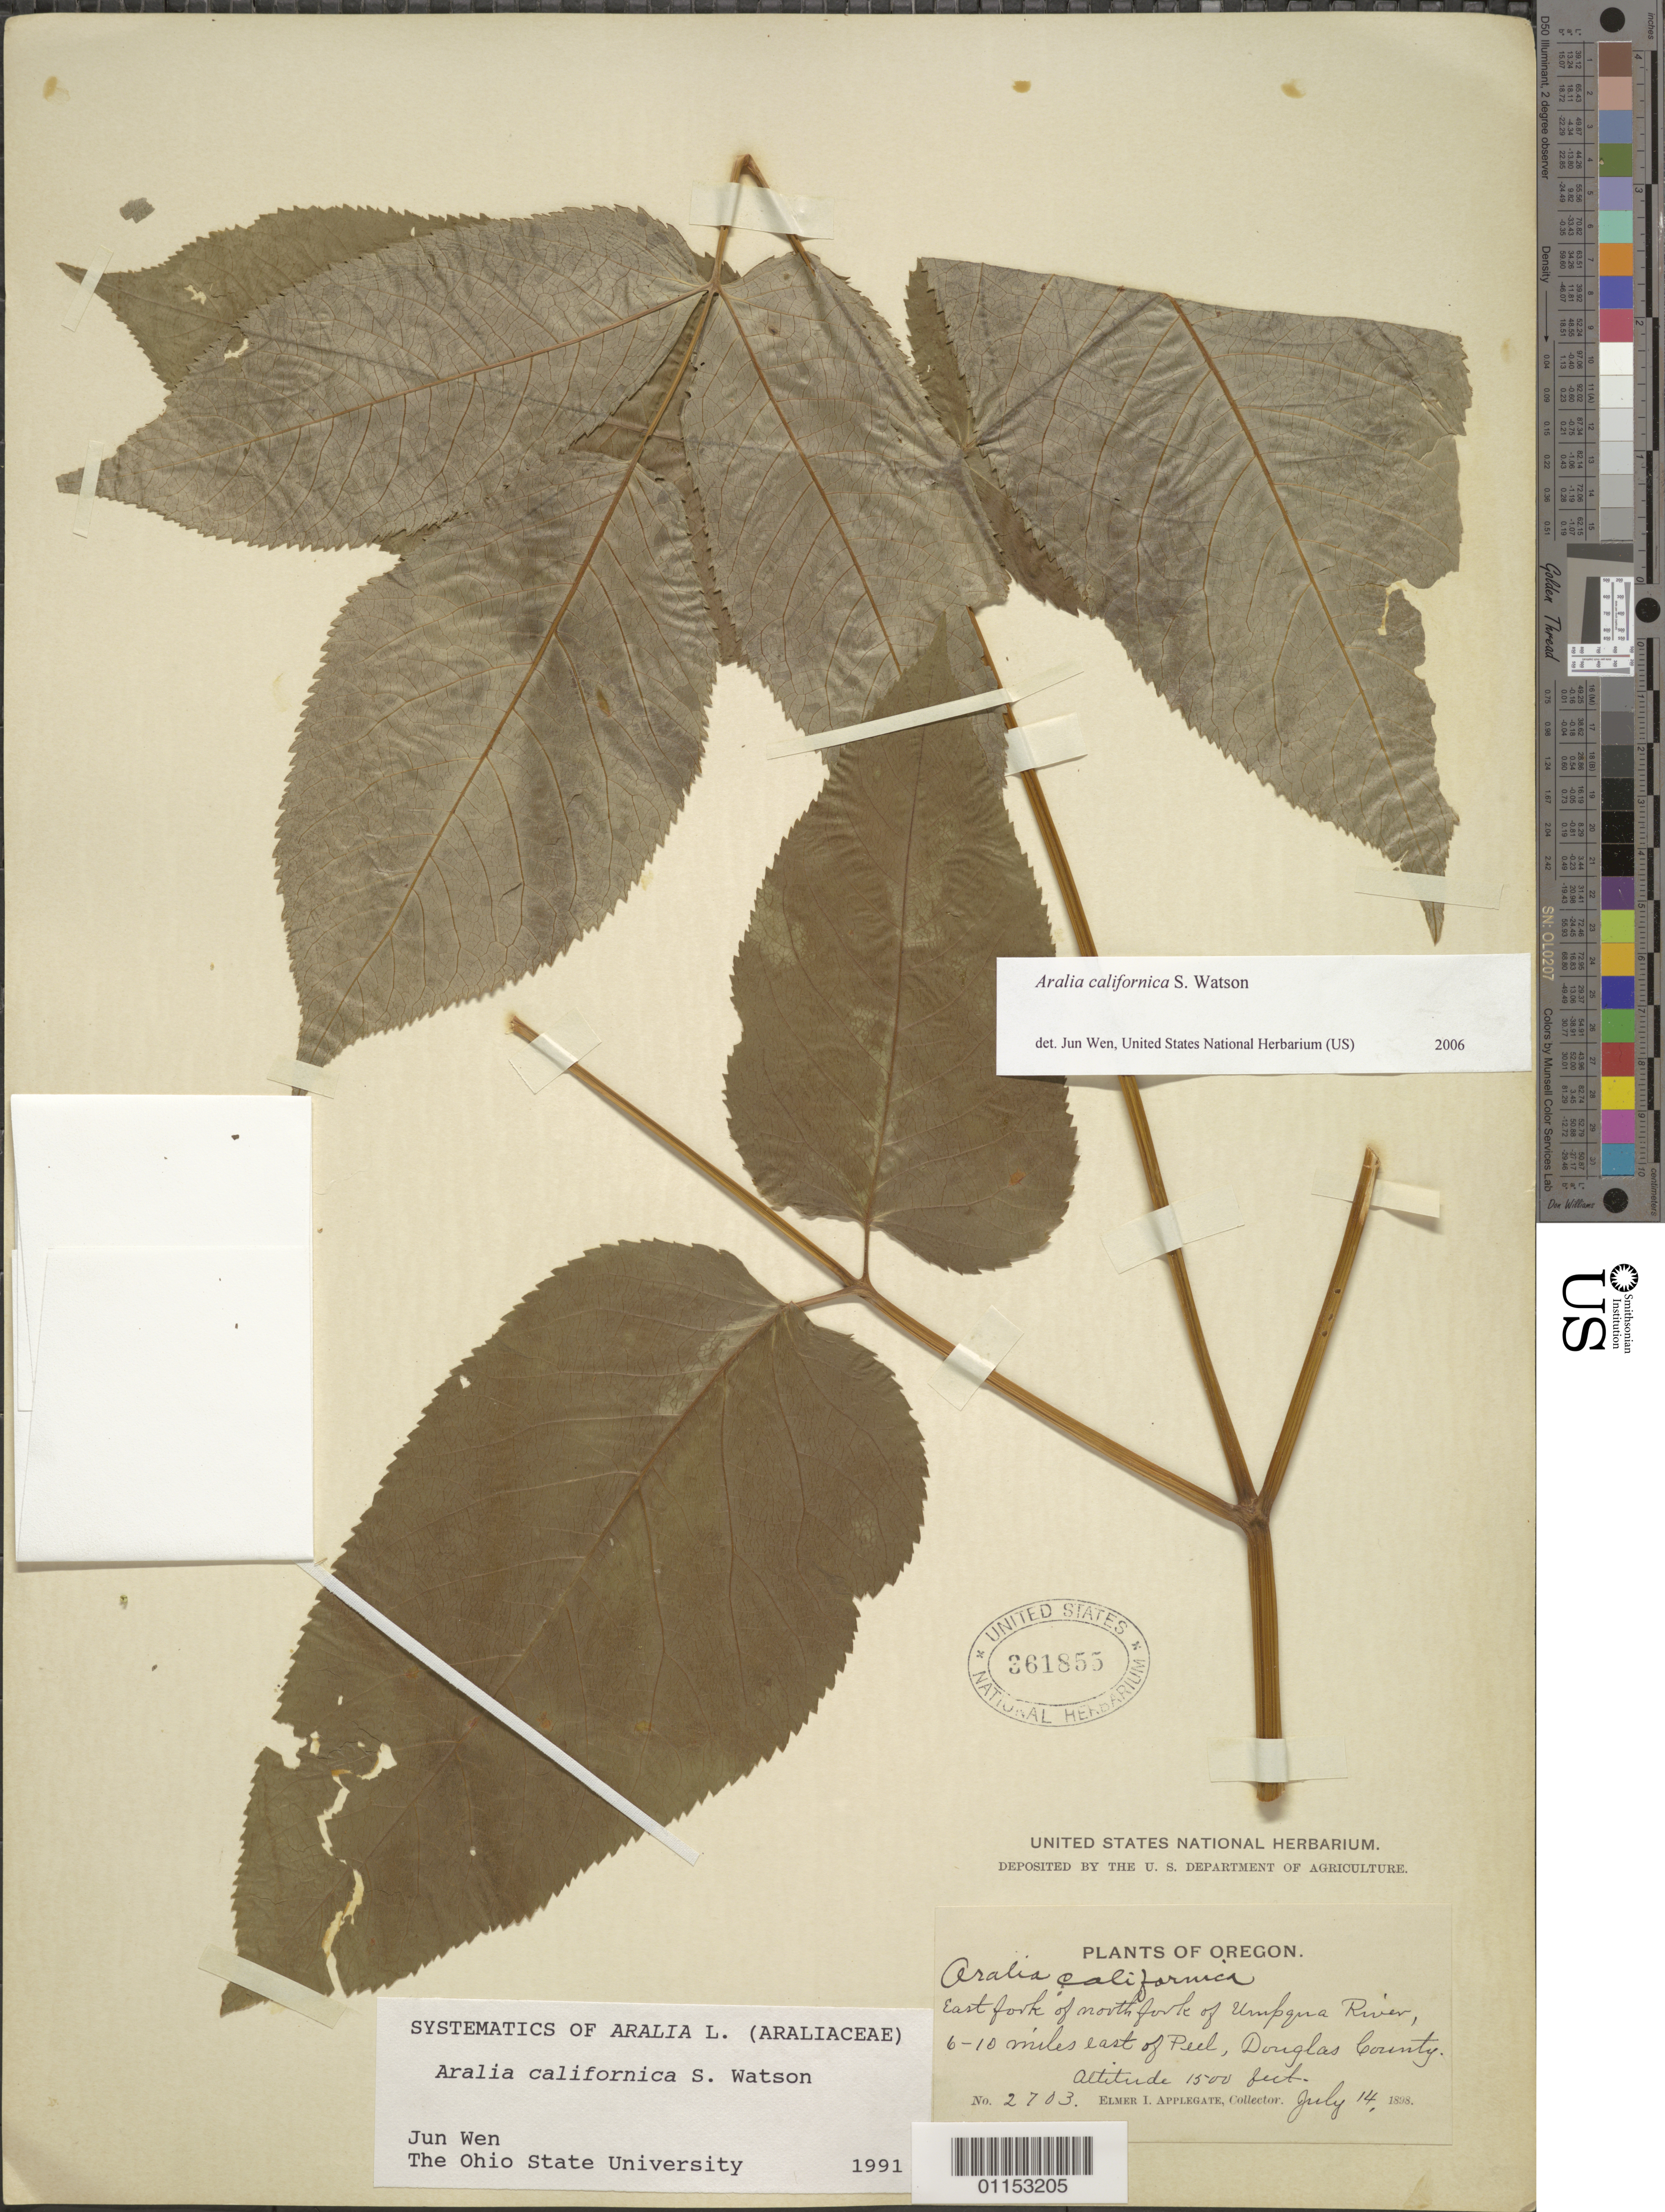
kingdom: Plantae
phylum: Tracheophyta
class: Magnoliopsida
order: Apiales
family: Araliaceae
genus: Aralia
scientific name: Aralia californica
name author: S. Watson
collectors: E. I. Applegate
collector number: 2703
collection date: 1898-07-14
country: United States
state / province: Oregon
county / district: Douglas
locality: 6 - 10 mi E of Peel.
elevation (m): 457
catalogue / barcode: US 361855